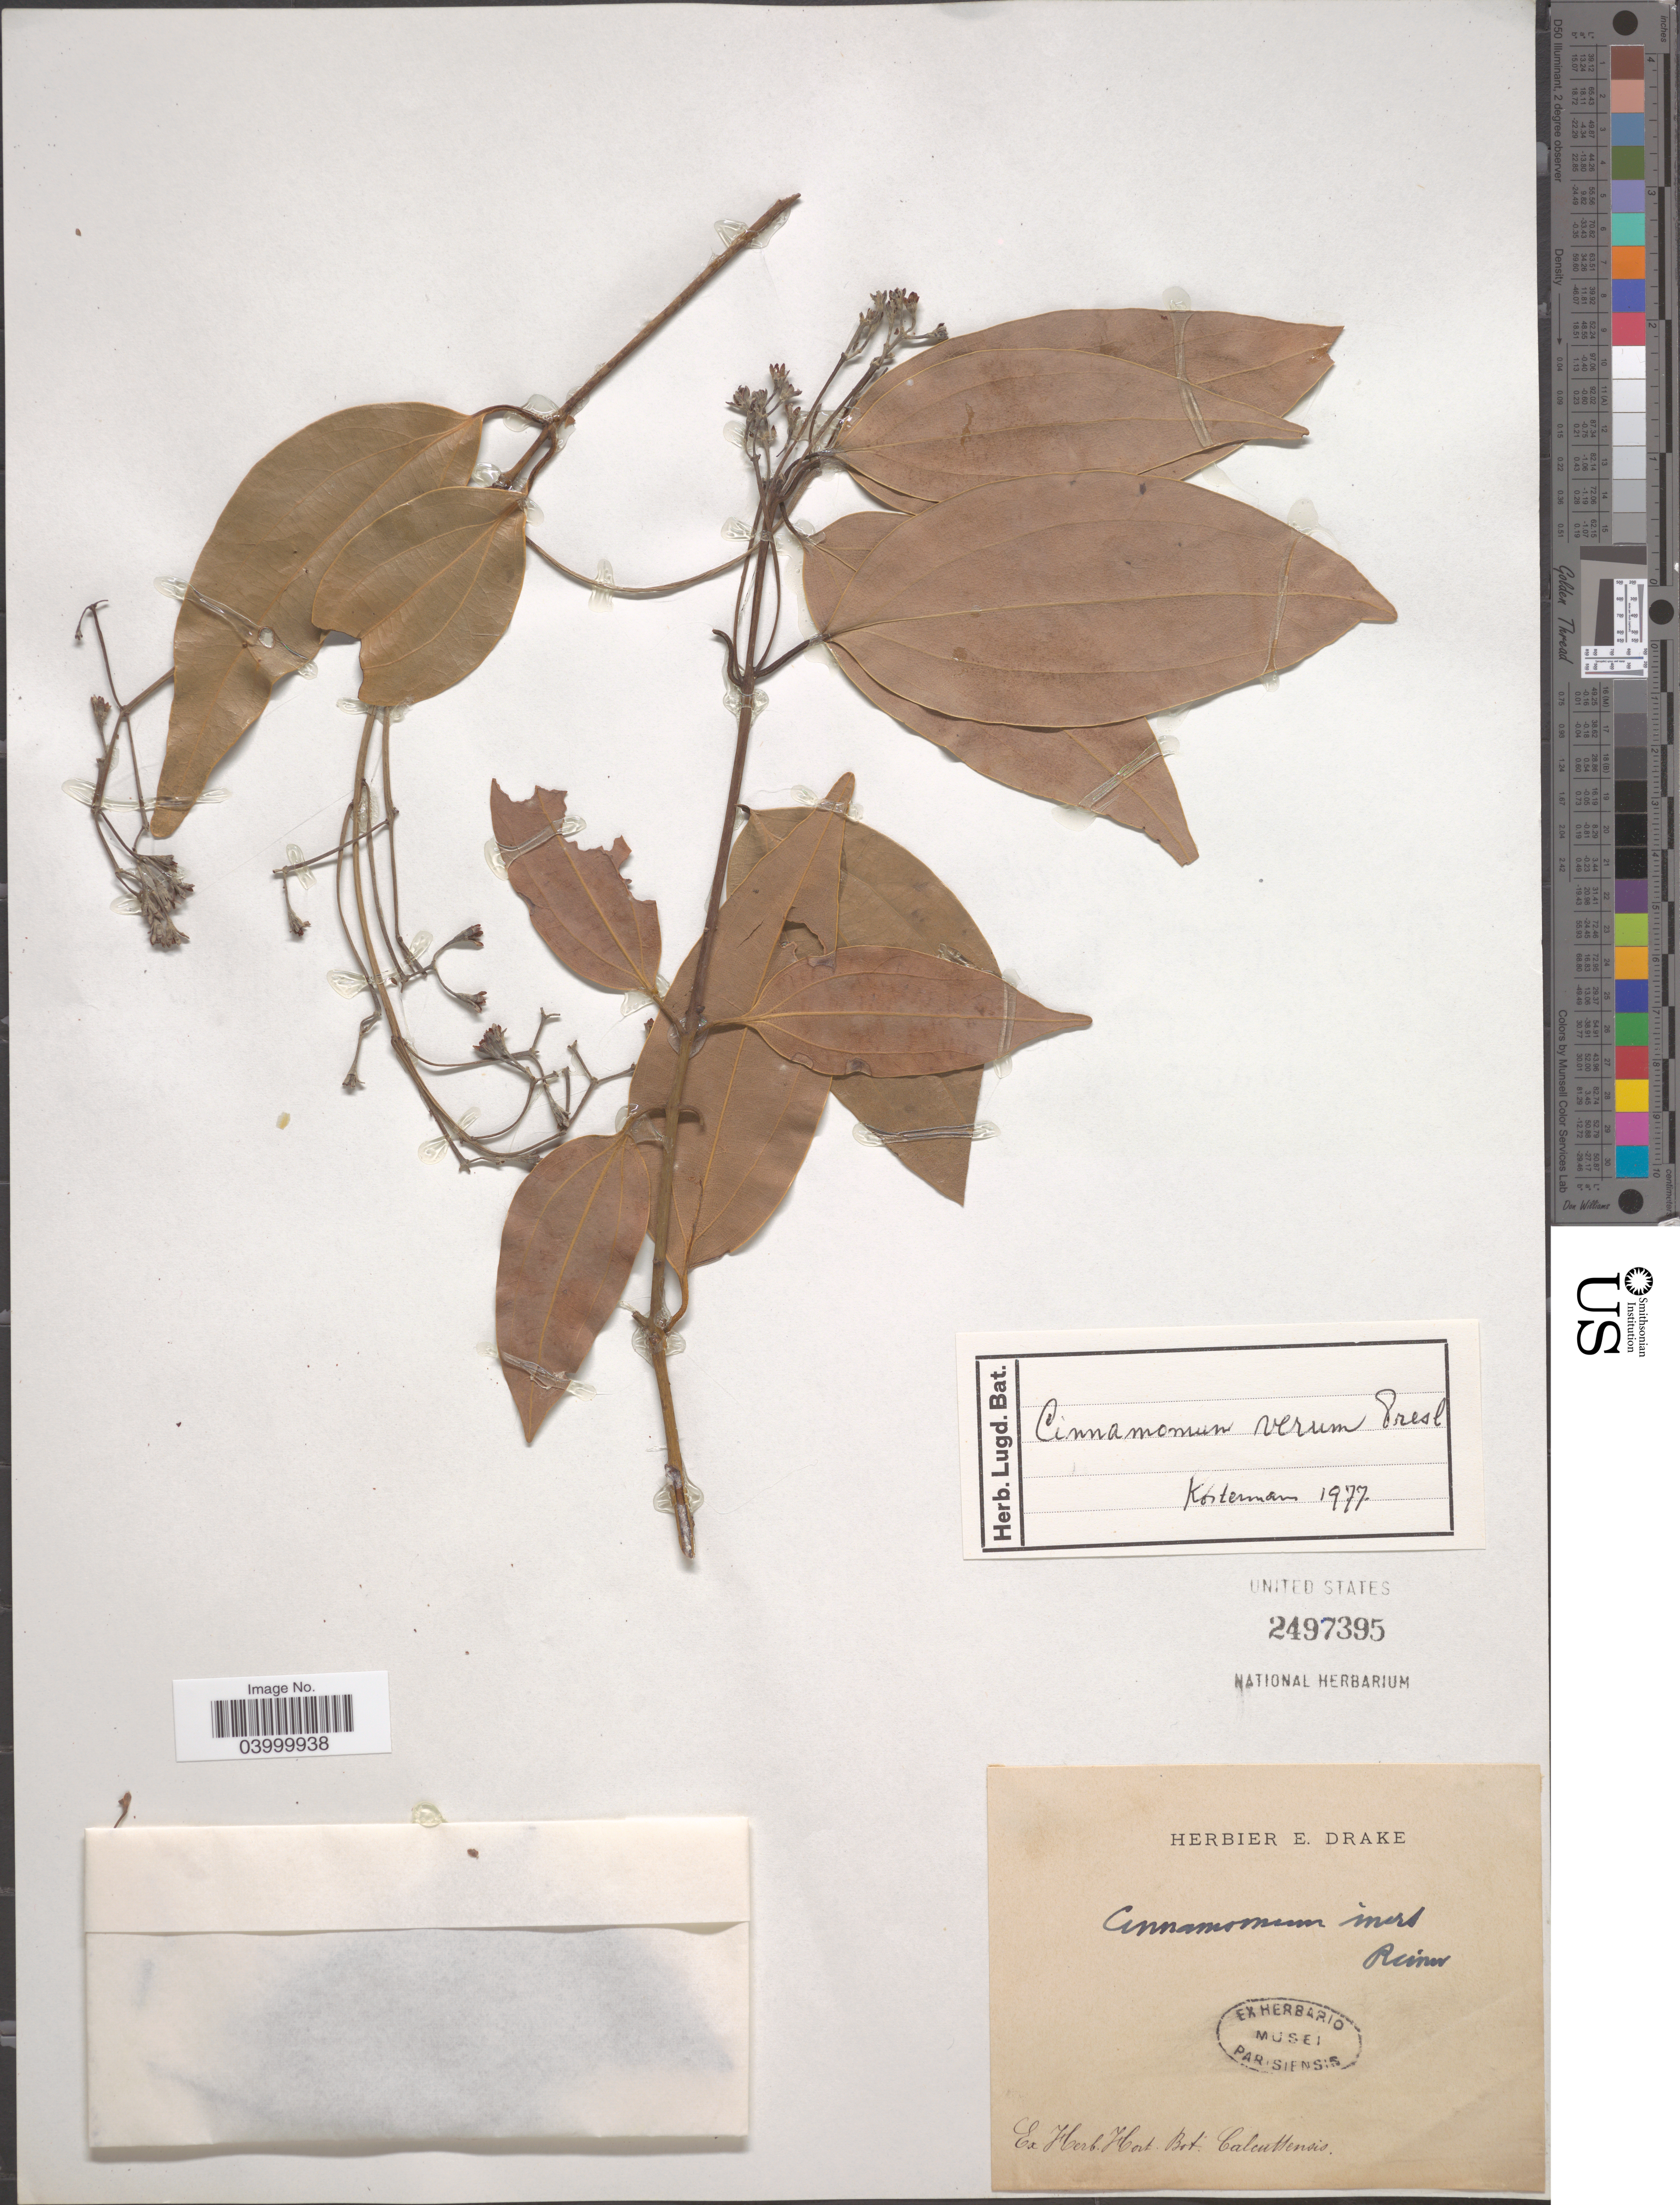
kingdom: Plantae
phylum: Tracheophyta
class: Magnoliopsida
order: Laurales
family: Lauraceae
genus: Cinnamomum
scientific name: Cinnamomum verum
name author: J. Presl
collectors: ex herb. E. Drake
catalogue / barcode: US 2497395